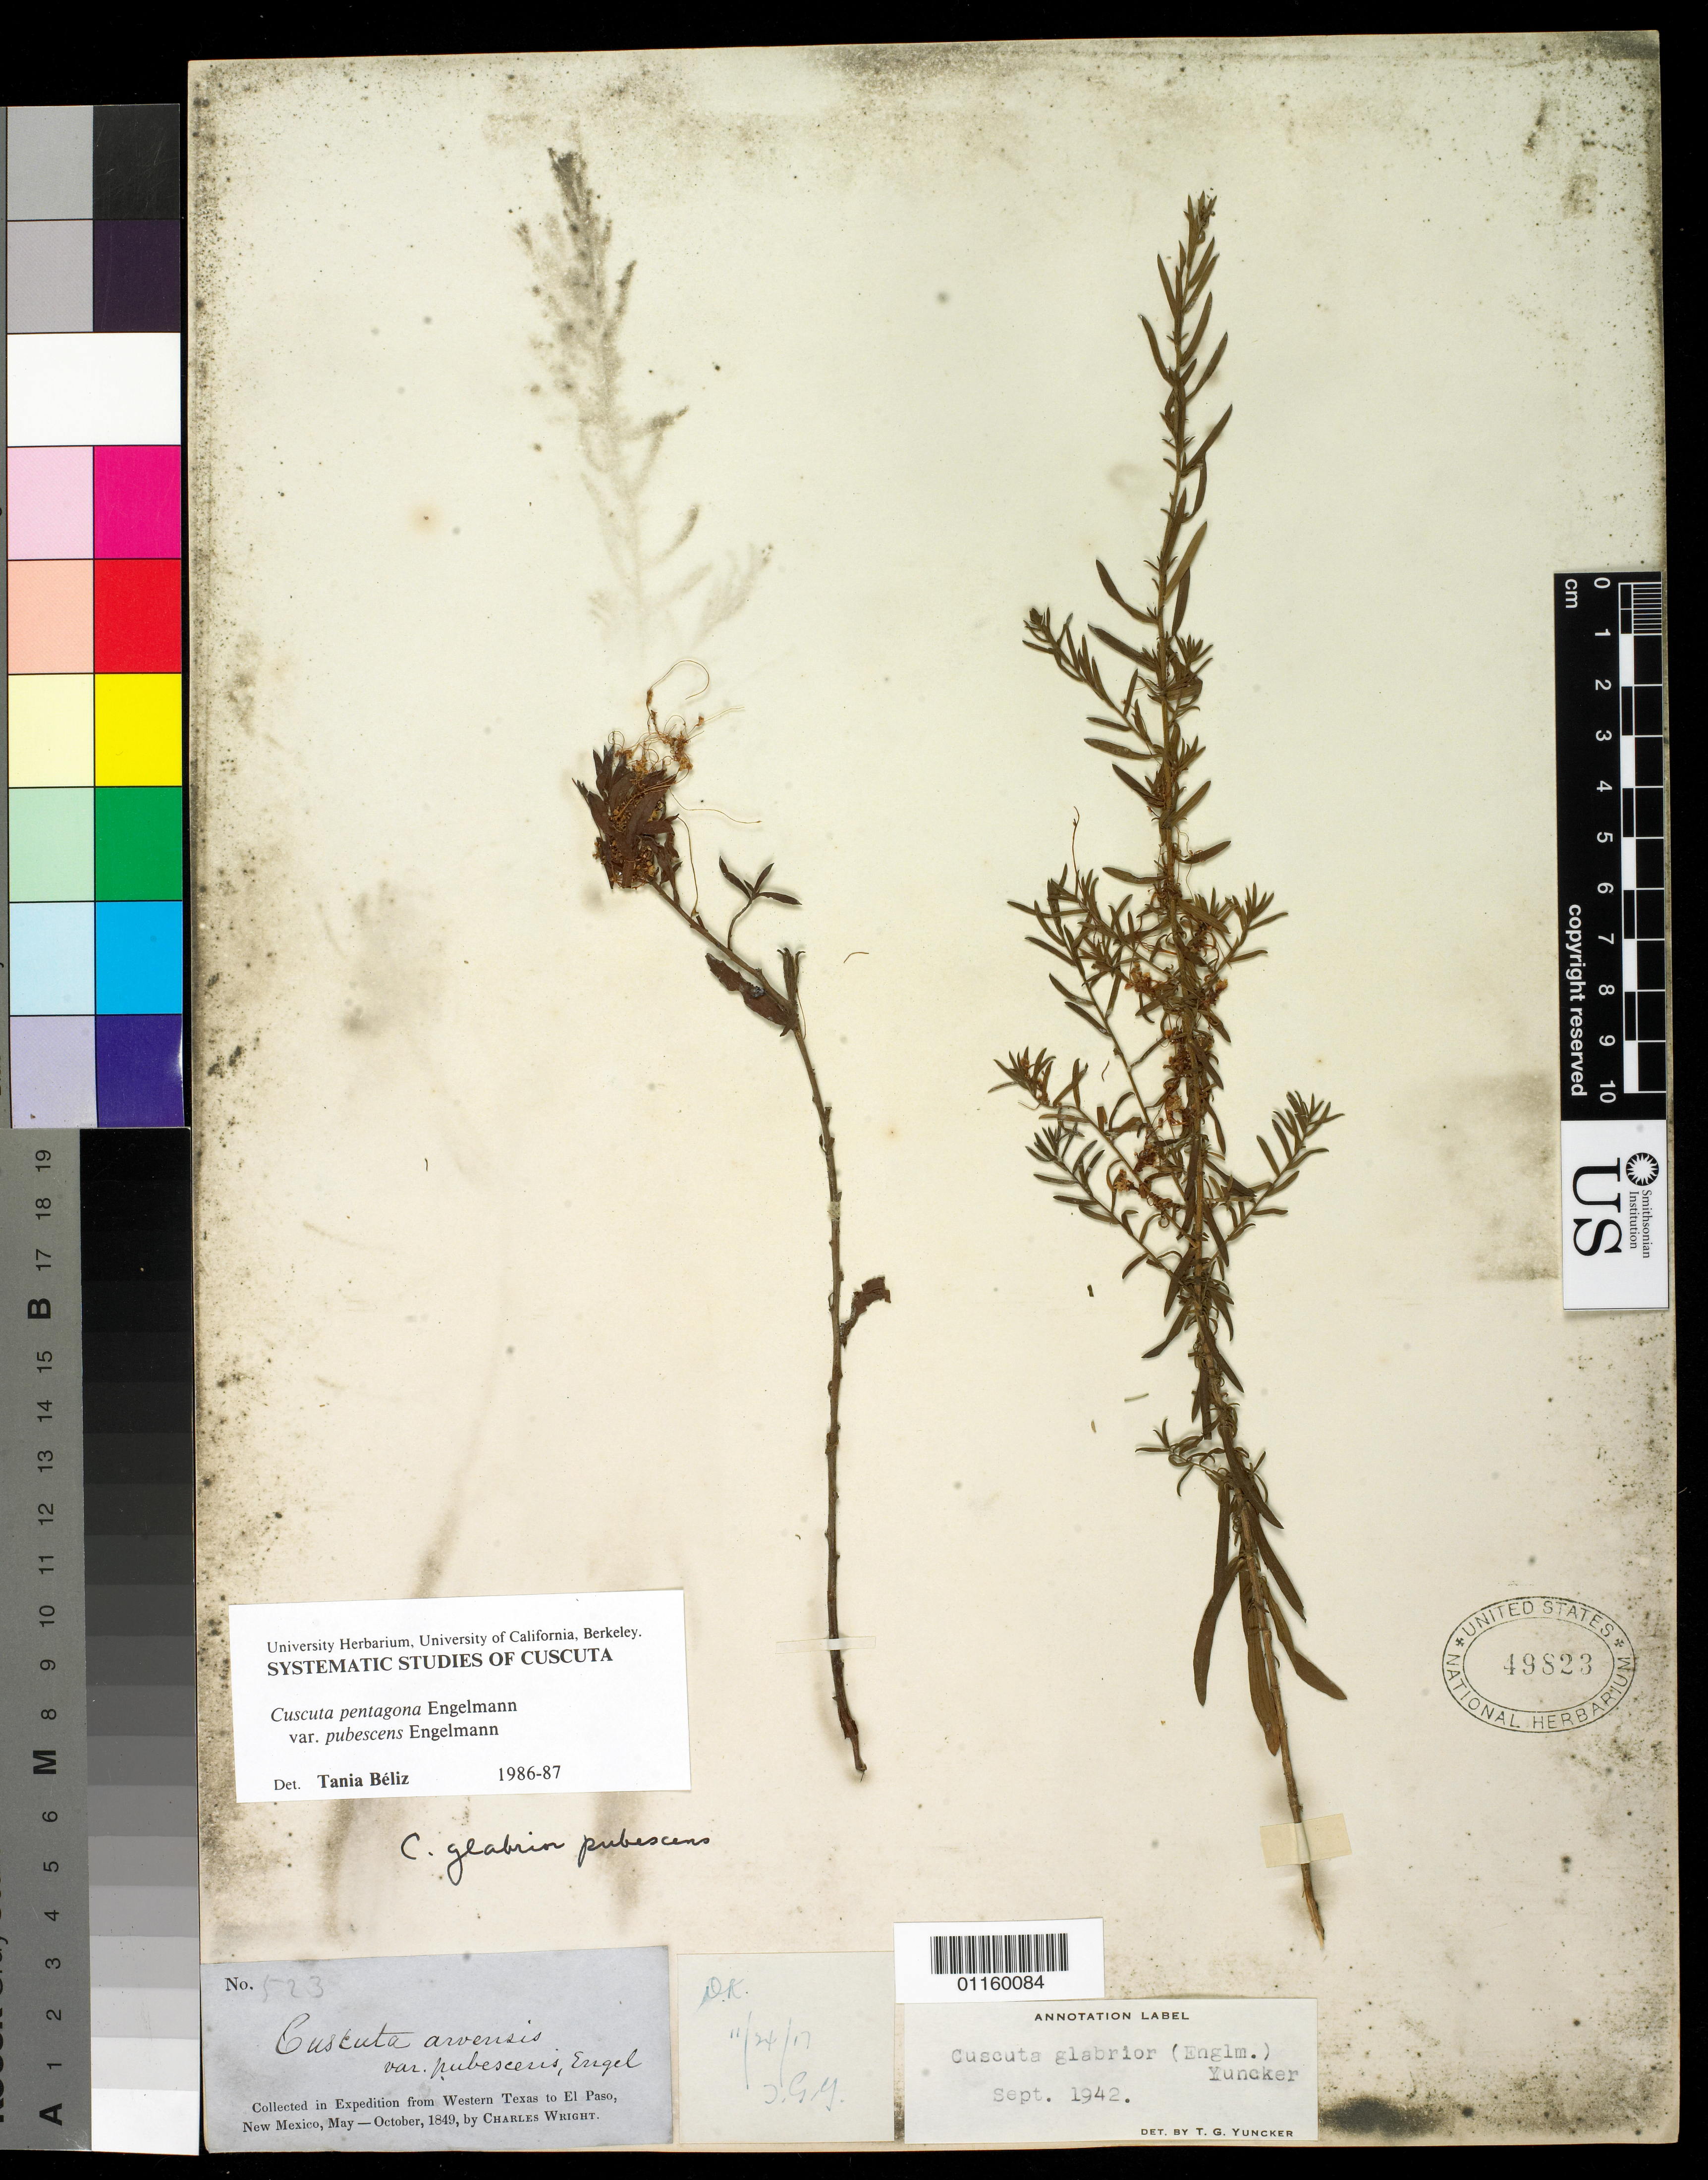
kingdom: Plantae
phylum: Tracheophyta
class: Magnoliopsida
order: Solanales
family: Convolvulaceae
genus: Cuscuta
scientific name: Cuscuta pentagona var. pubescens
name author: (Engelm.) Yunck.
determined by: Béliz, T.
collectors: Wright, --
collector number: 523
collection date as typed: May 1849 to -- Oct 1849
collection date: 1849-05/1849-10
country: United States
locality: From Western Texas to El Paso, New Mexico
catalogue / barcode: US 49823